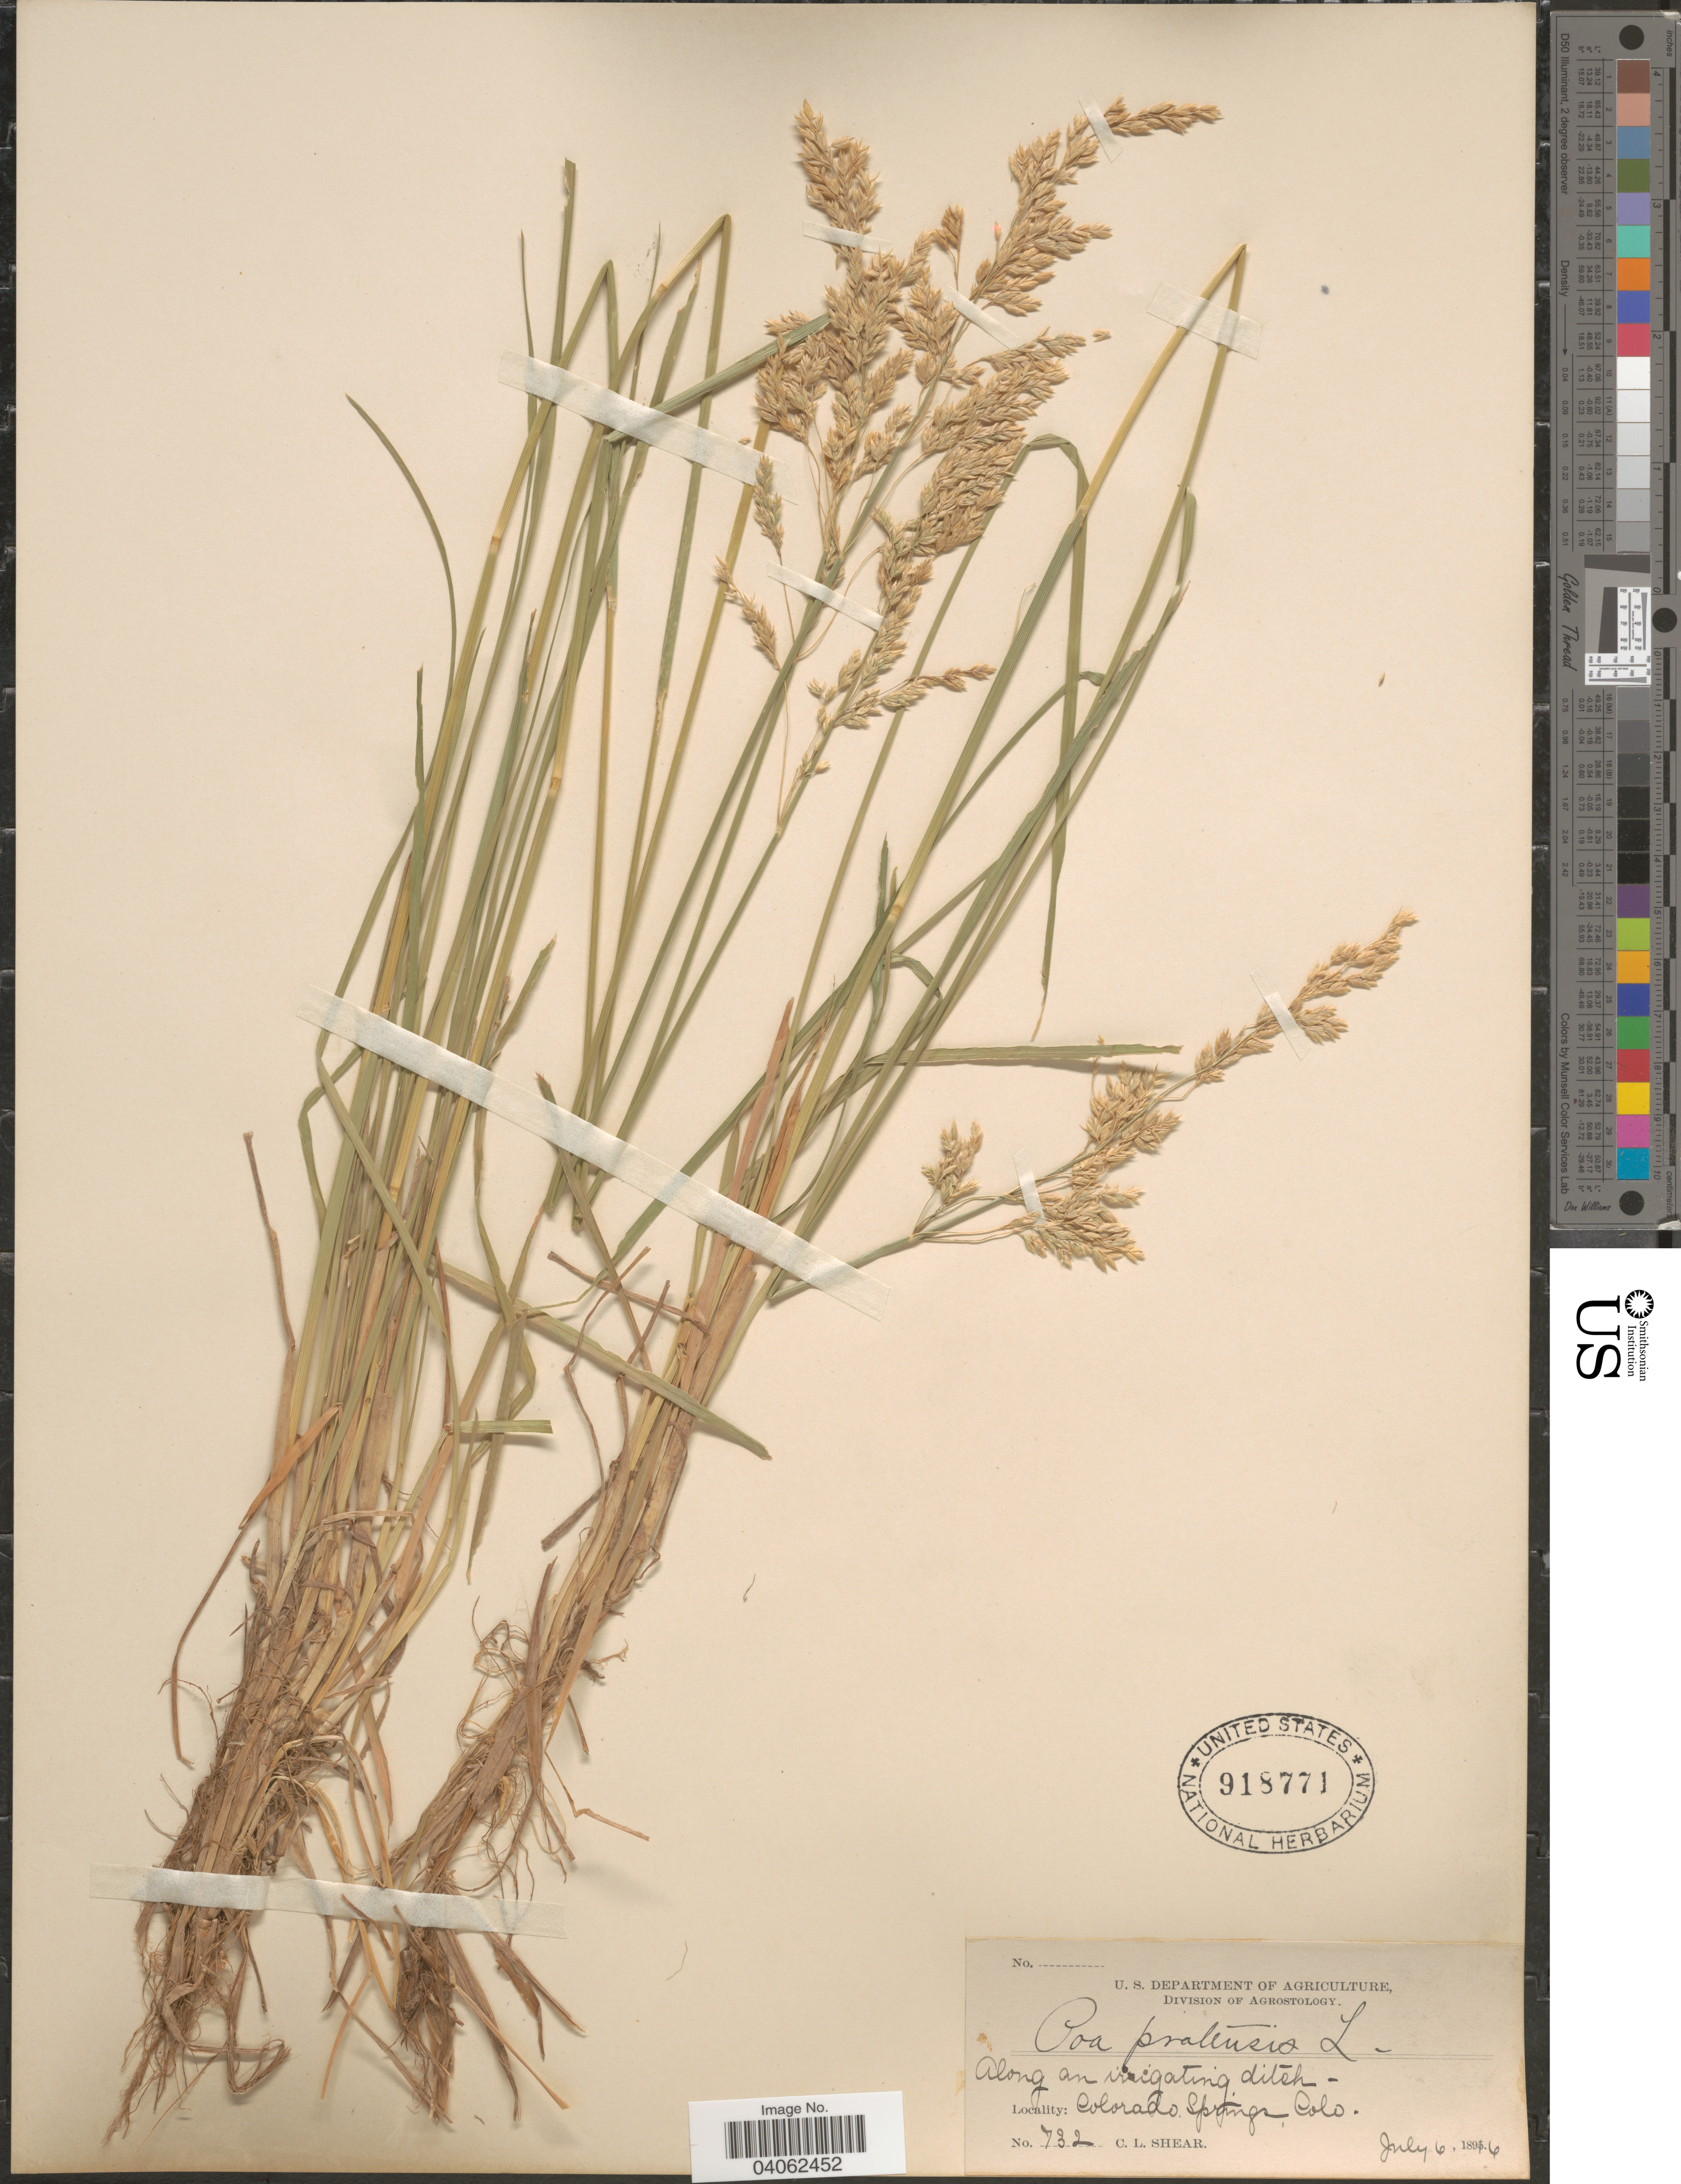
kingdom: Plantae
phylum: Tracheophyta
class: Liliopsida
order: Poales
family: Poaceae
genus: Poa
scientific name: Poa pratensis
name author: L.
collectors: C. L. Shear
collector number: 732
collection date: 1896-07-06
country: United States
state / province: Colorado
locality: Colorado Springs.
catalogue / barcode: US 918771